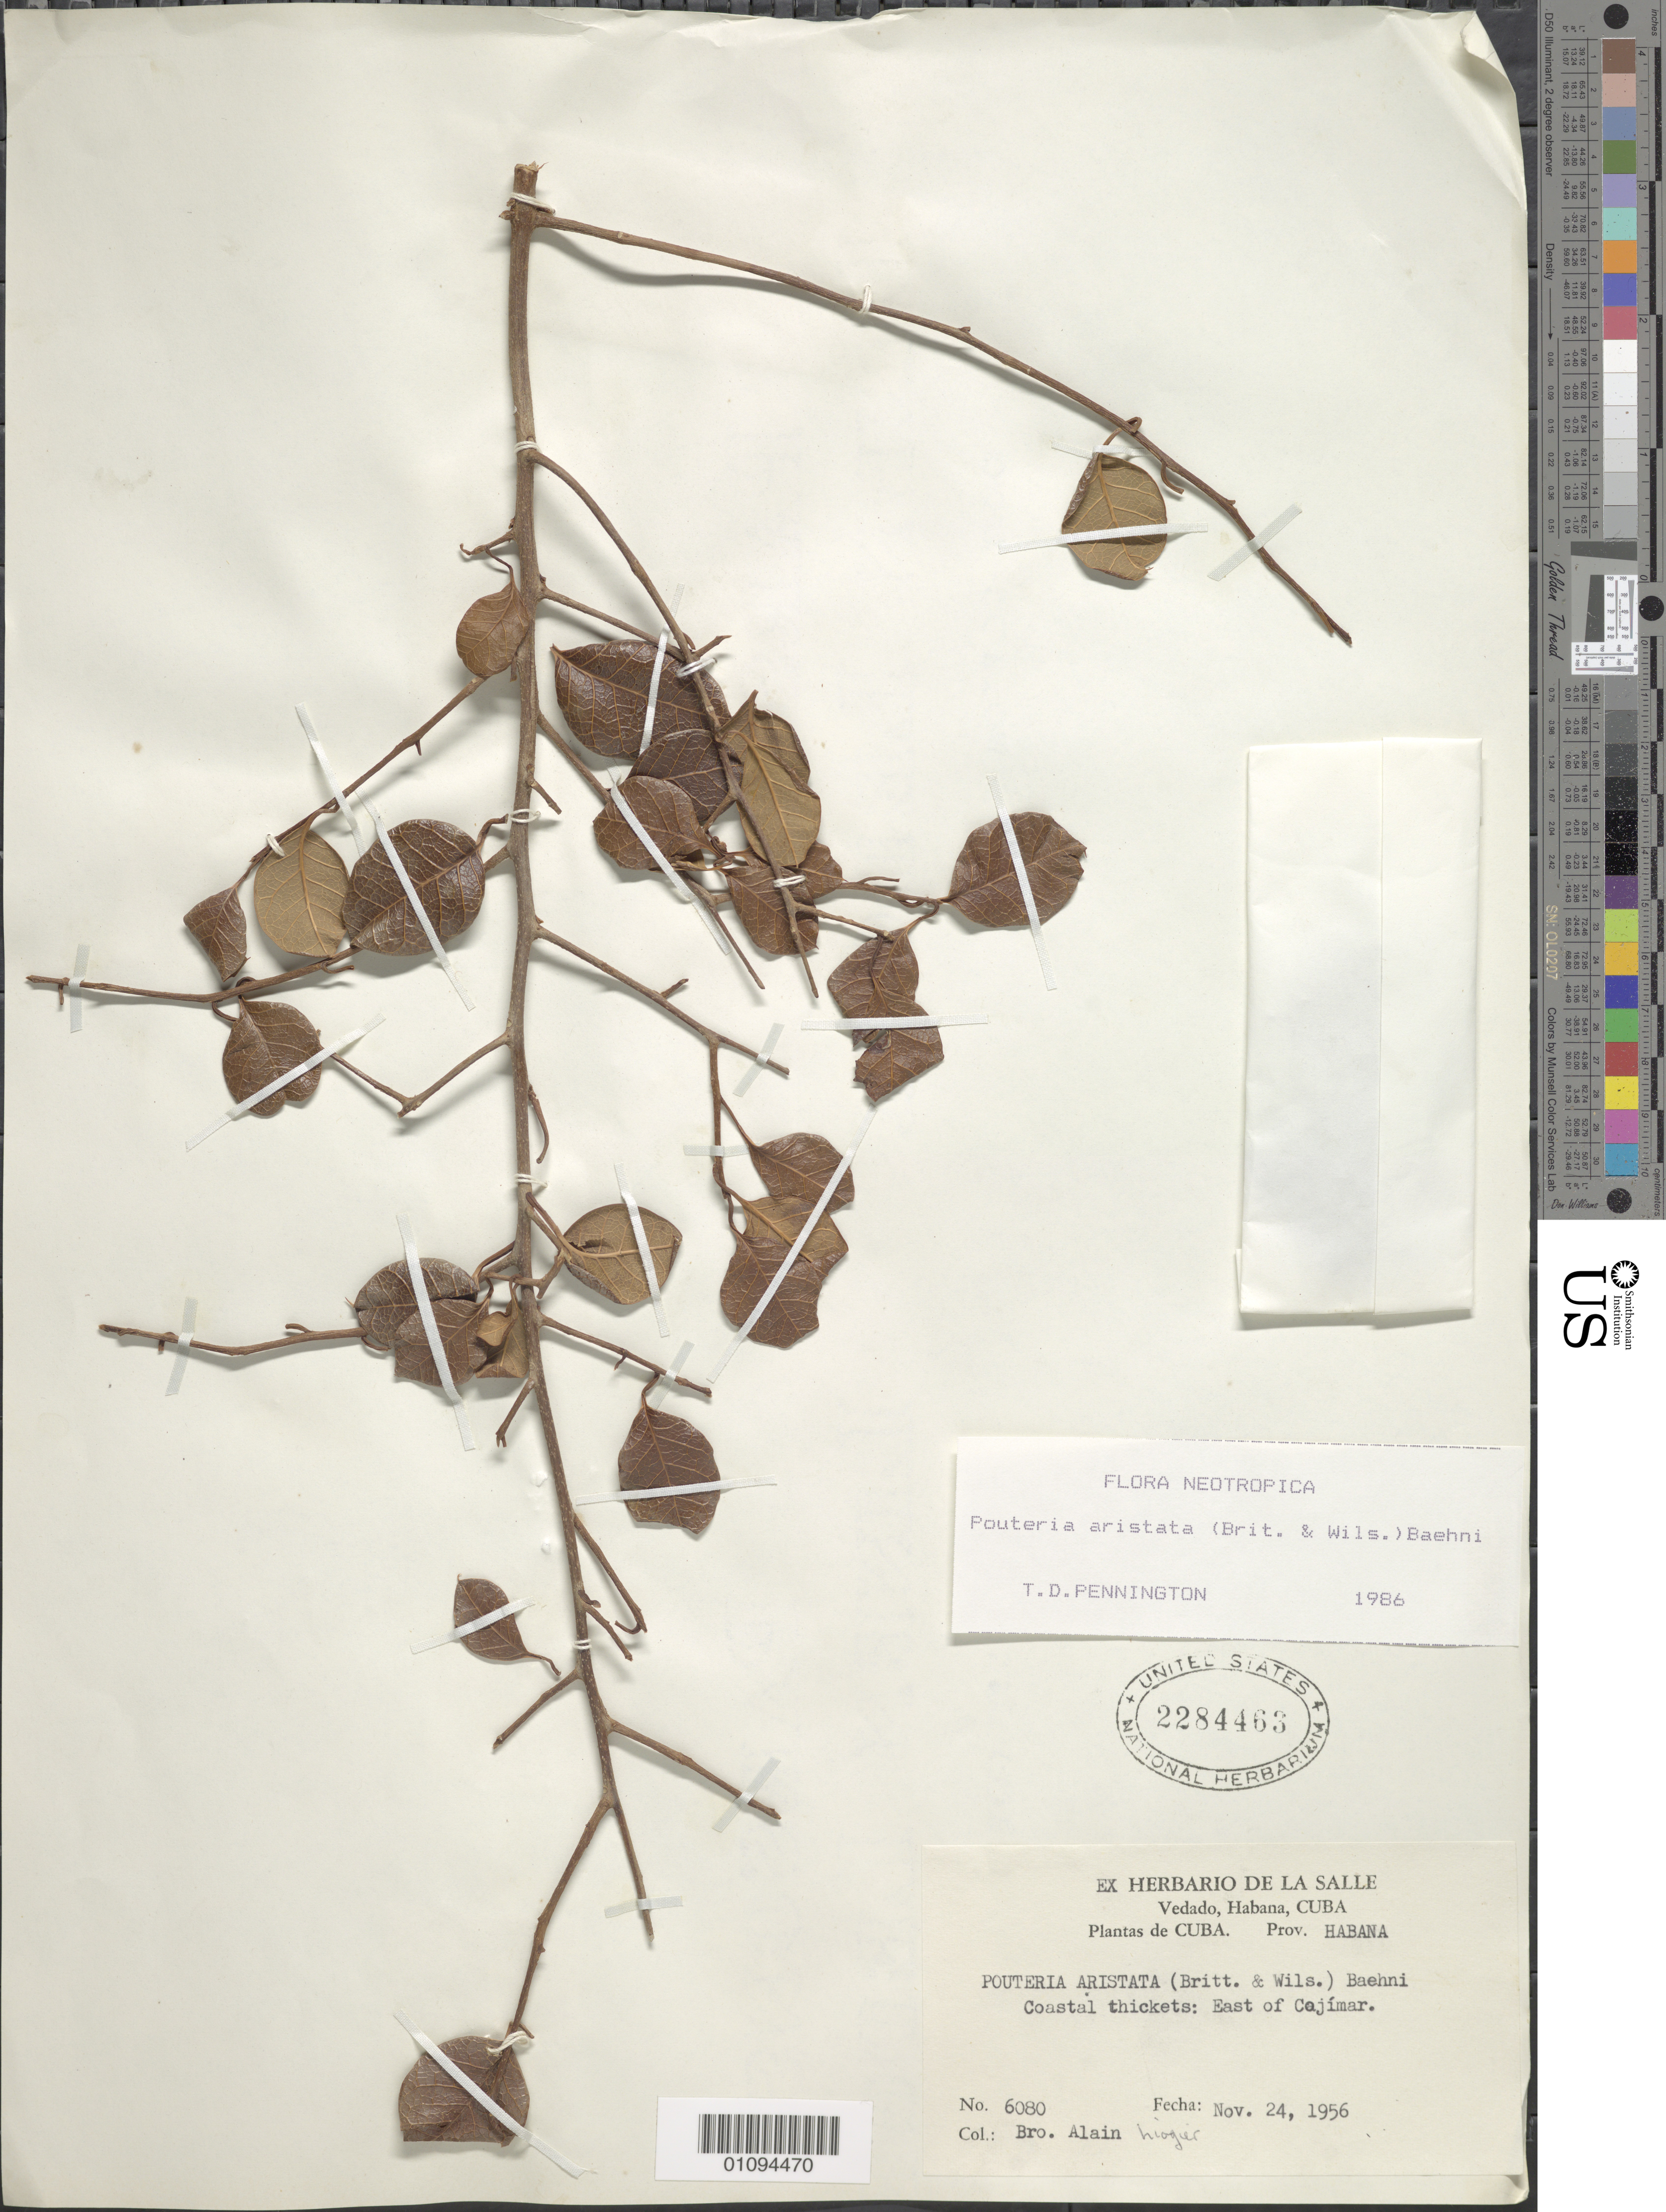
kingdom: Plantae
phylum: Tracheophyta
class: Magnoliopsida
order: Ericales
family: Sapotaceae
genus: Pouteria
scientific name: Pouteria aristata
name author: (Britton & Wilson) Baehni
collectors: A. H. Liogier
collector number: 6080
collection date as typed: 24 Nov 1956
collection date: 1956-11-24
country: Cuba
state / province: La Habana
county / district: Municipio Habana del Este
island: Cuba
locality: East of Cojimar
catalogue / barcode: US 2284463